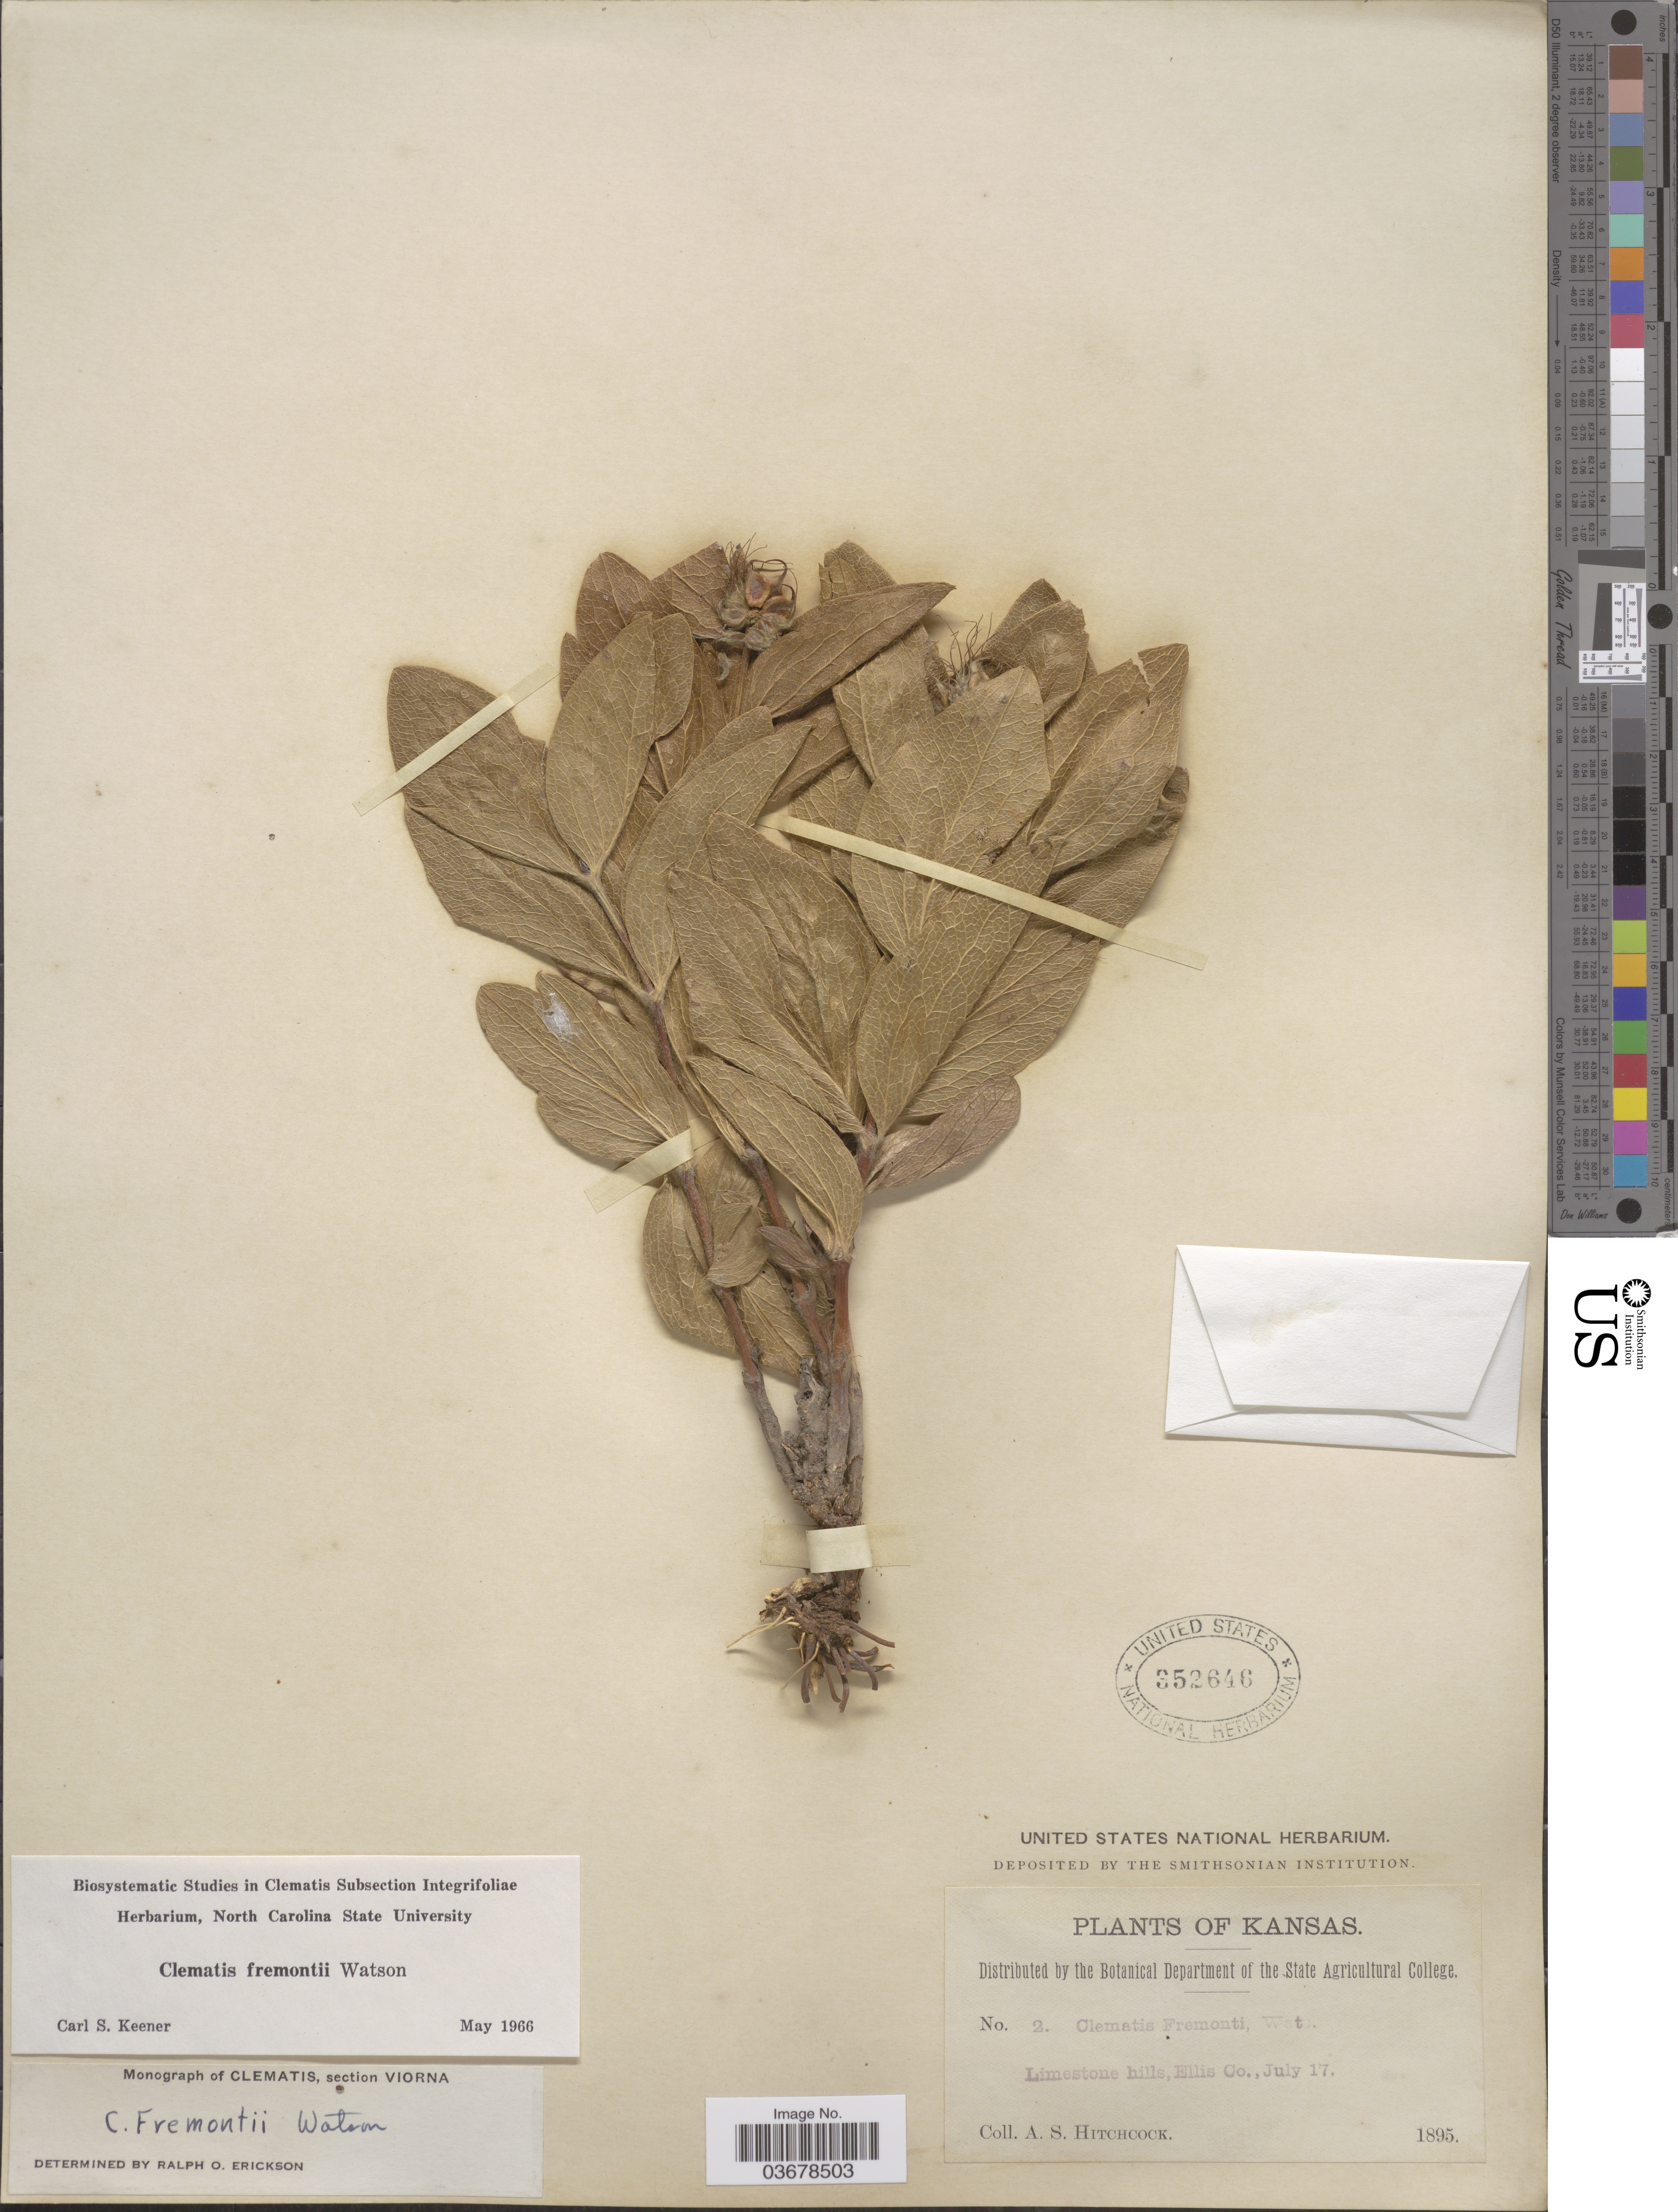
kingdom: Plantae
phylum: Tracheophyta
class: Magnoliopsida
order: Ranunculales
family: Ranunculaceae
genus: Clematis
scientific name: Clematis viorna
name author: L.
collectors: A. S. Hitchcock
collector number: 2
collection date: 1895-07-17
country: United States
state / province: Kansas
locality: Limestone hills, Ellis Co.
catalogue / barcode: US 352646